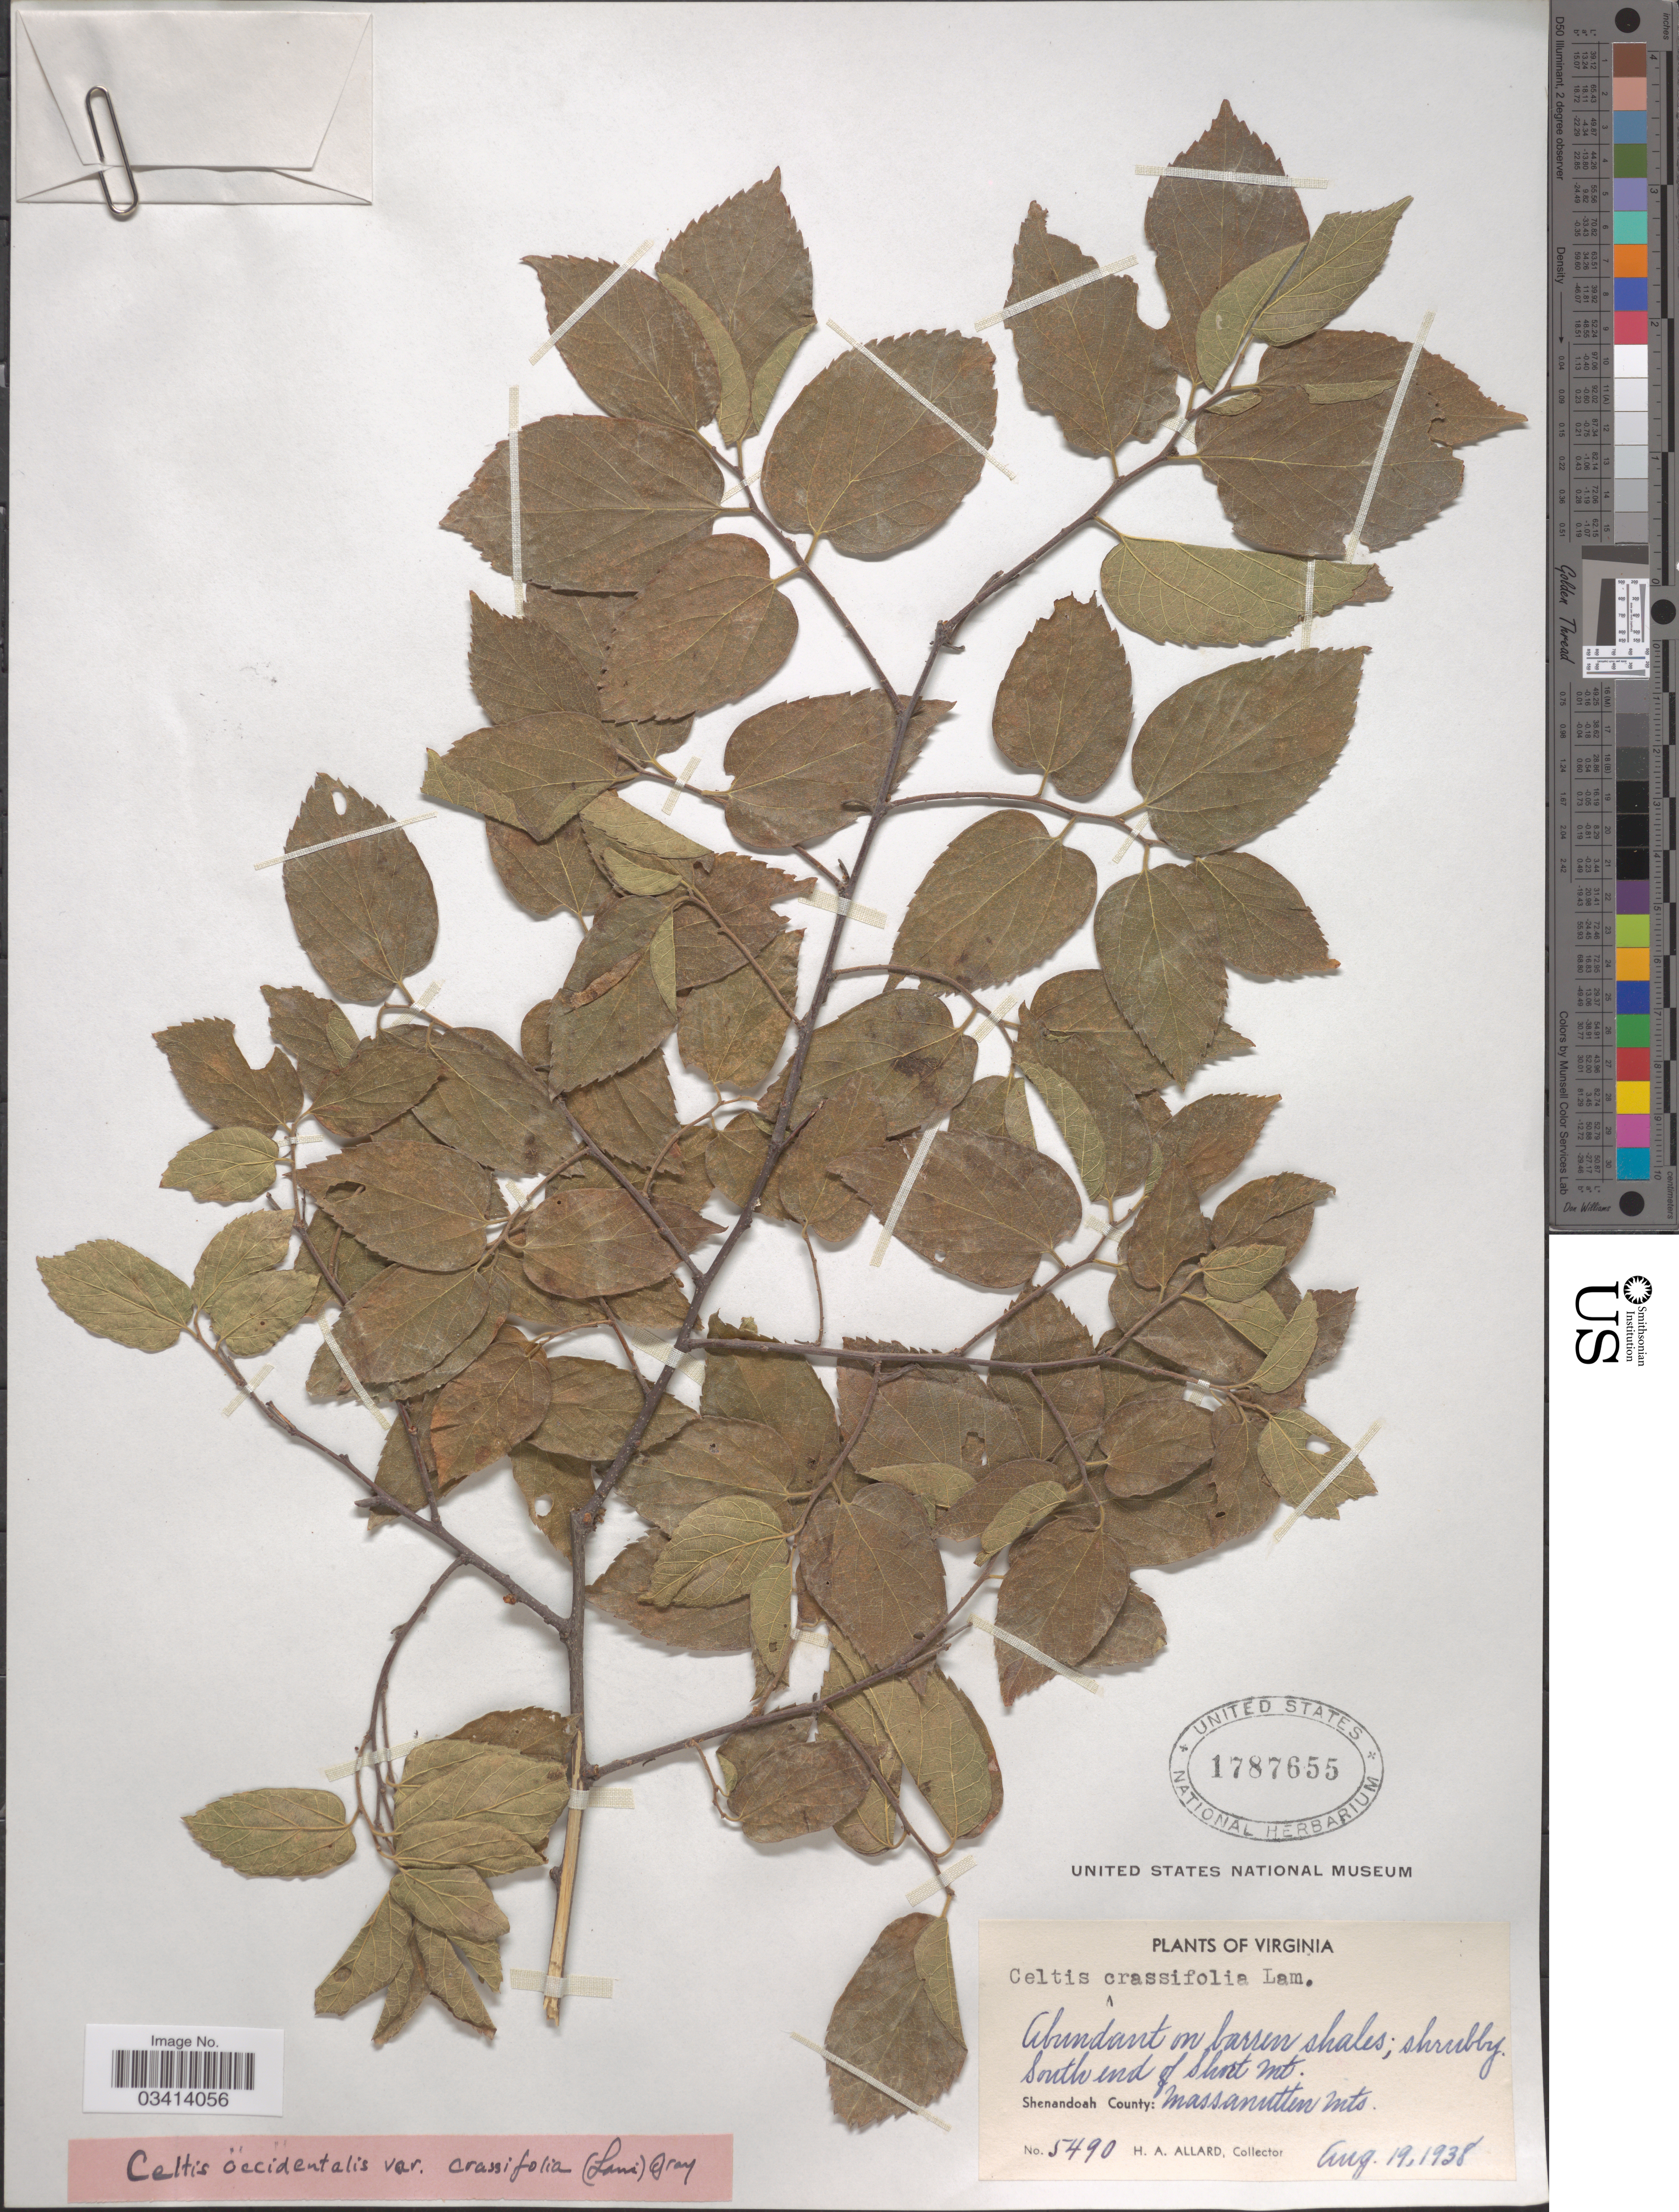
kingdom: Plantae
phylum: Tracheophyta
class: Magnoliopsida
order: Rosales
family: Cannabaceae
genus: Celtis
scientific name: Celtis occidentalis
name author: L.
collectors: H. A. Allard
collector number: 5490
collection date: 1938-08-19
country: United States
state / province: Virginia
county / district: Shenandoah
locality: Abundant on barren shales. South end of Short Mt. Shenandoah County: Massanutten Mts.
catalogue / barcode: US 1787655